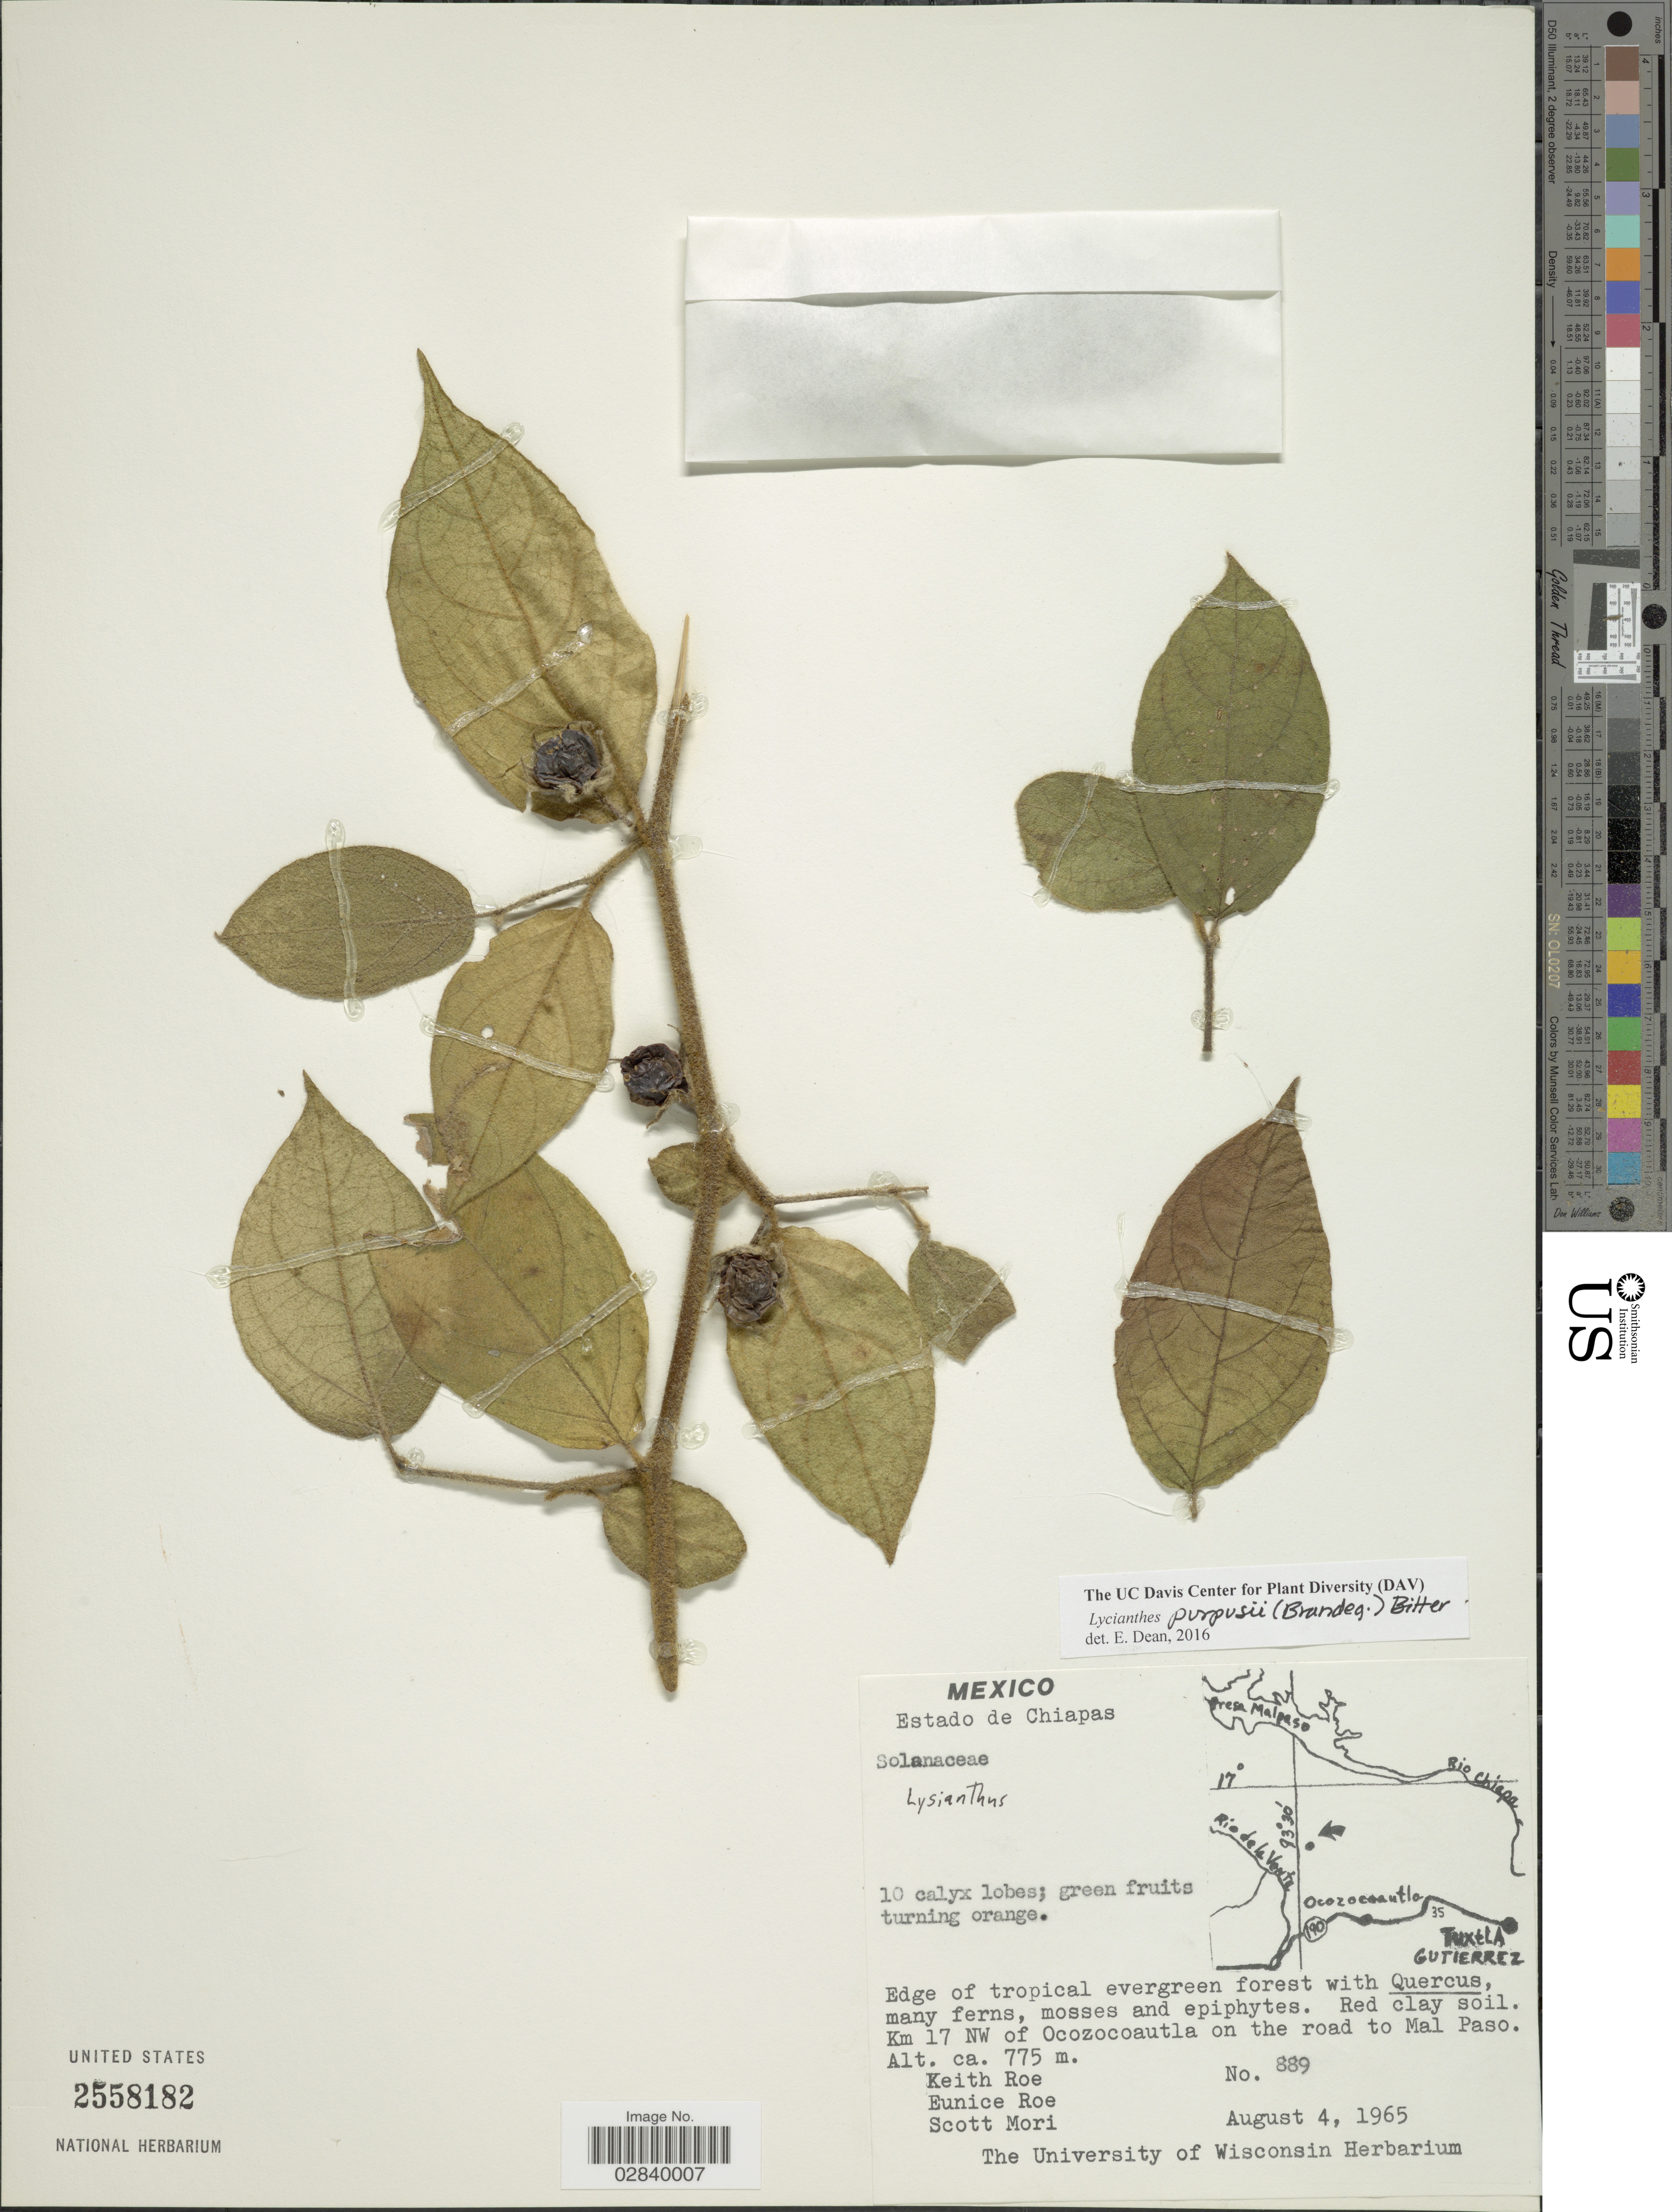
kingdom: Plantae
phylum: Tracheophyta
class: Magnoliopsida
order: Solanales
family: Solanaceae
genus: Lycianthes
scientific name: Lycianthes purpusii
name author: (Brandegee) Bitter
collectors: K. E. Roe, E. Roe & S. Mori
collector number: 889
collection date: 1965-08-04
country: Mexico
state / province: Chiapas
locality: Km 17 NW of Ocozocoautla on the road to Mal Paso.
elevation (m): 775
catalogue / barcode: US 2558182